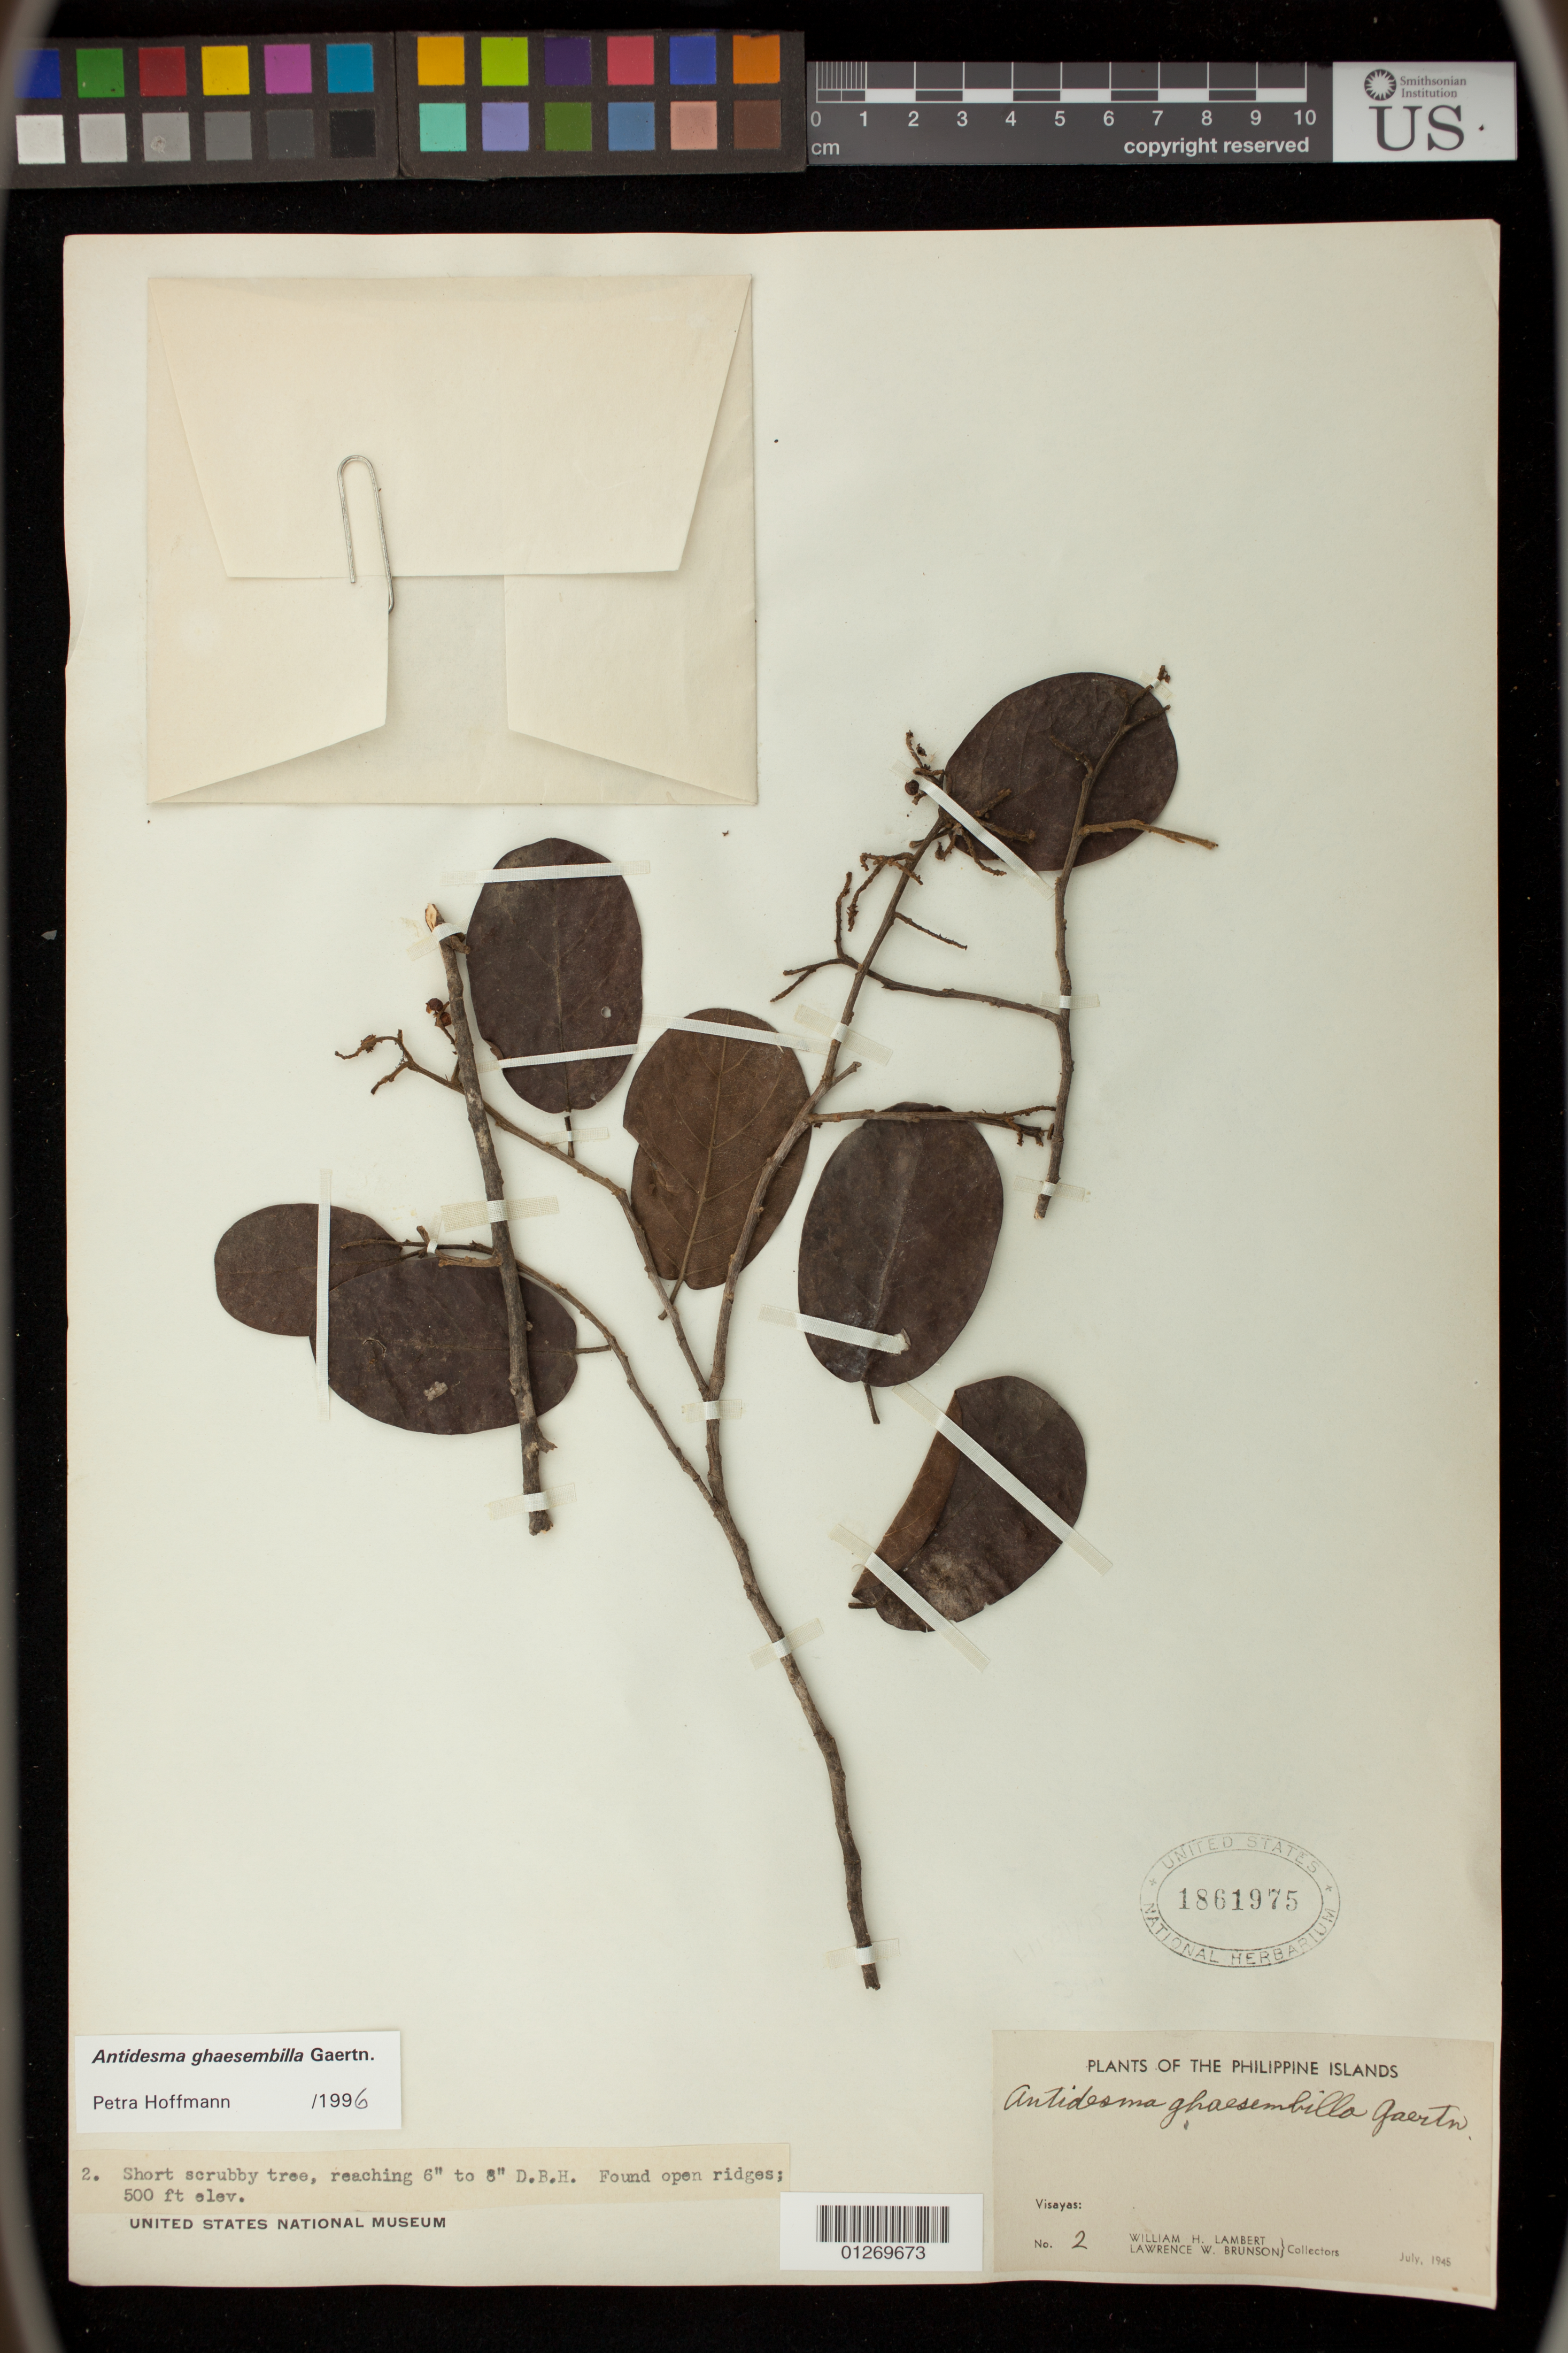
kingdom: Plantae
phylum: Tracheophyta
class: Magnoliopsida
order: Malpighiales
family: Phyllanthaceae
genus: Antidesma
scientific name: Antidesma ghaesembilla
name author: Gaertn.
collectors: W. Lambert & L. Brunson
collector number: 2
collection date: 1945-07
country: Philippines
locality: Visayas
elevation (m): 152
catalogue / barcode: US 1861975